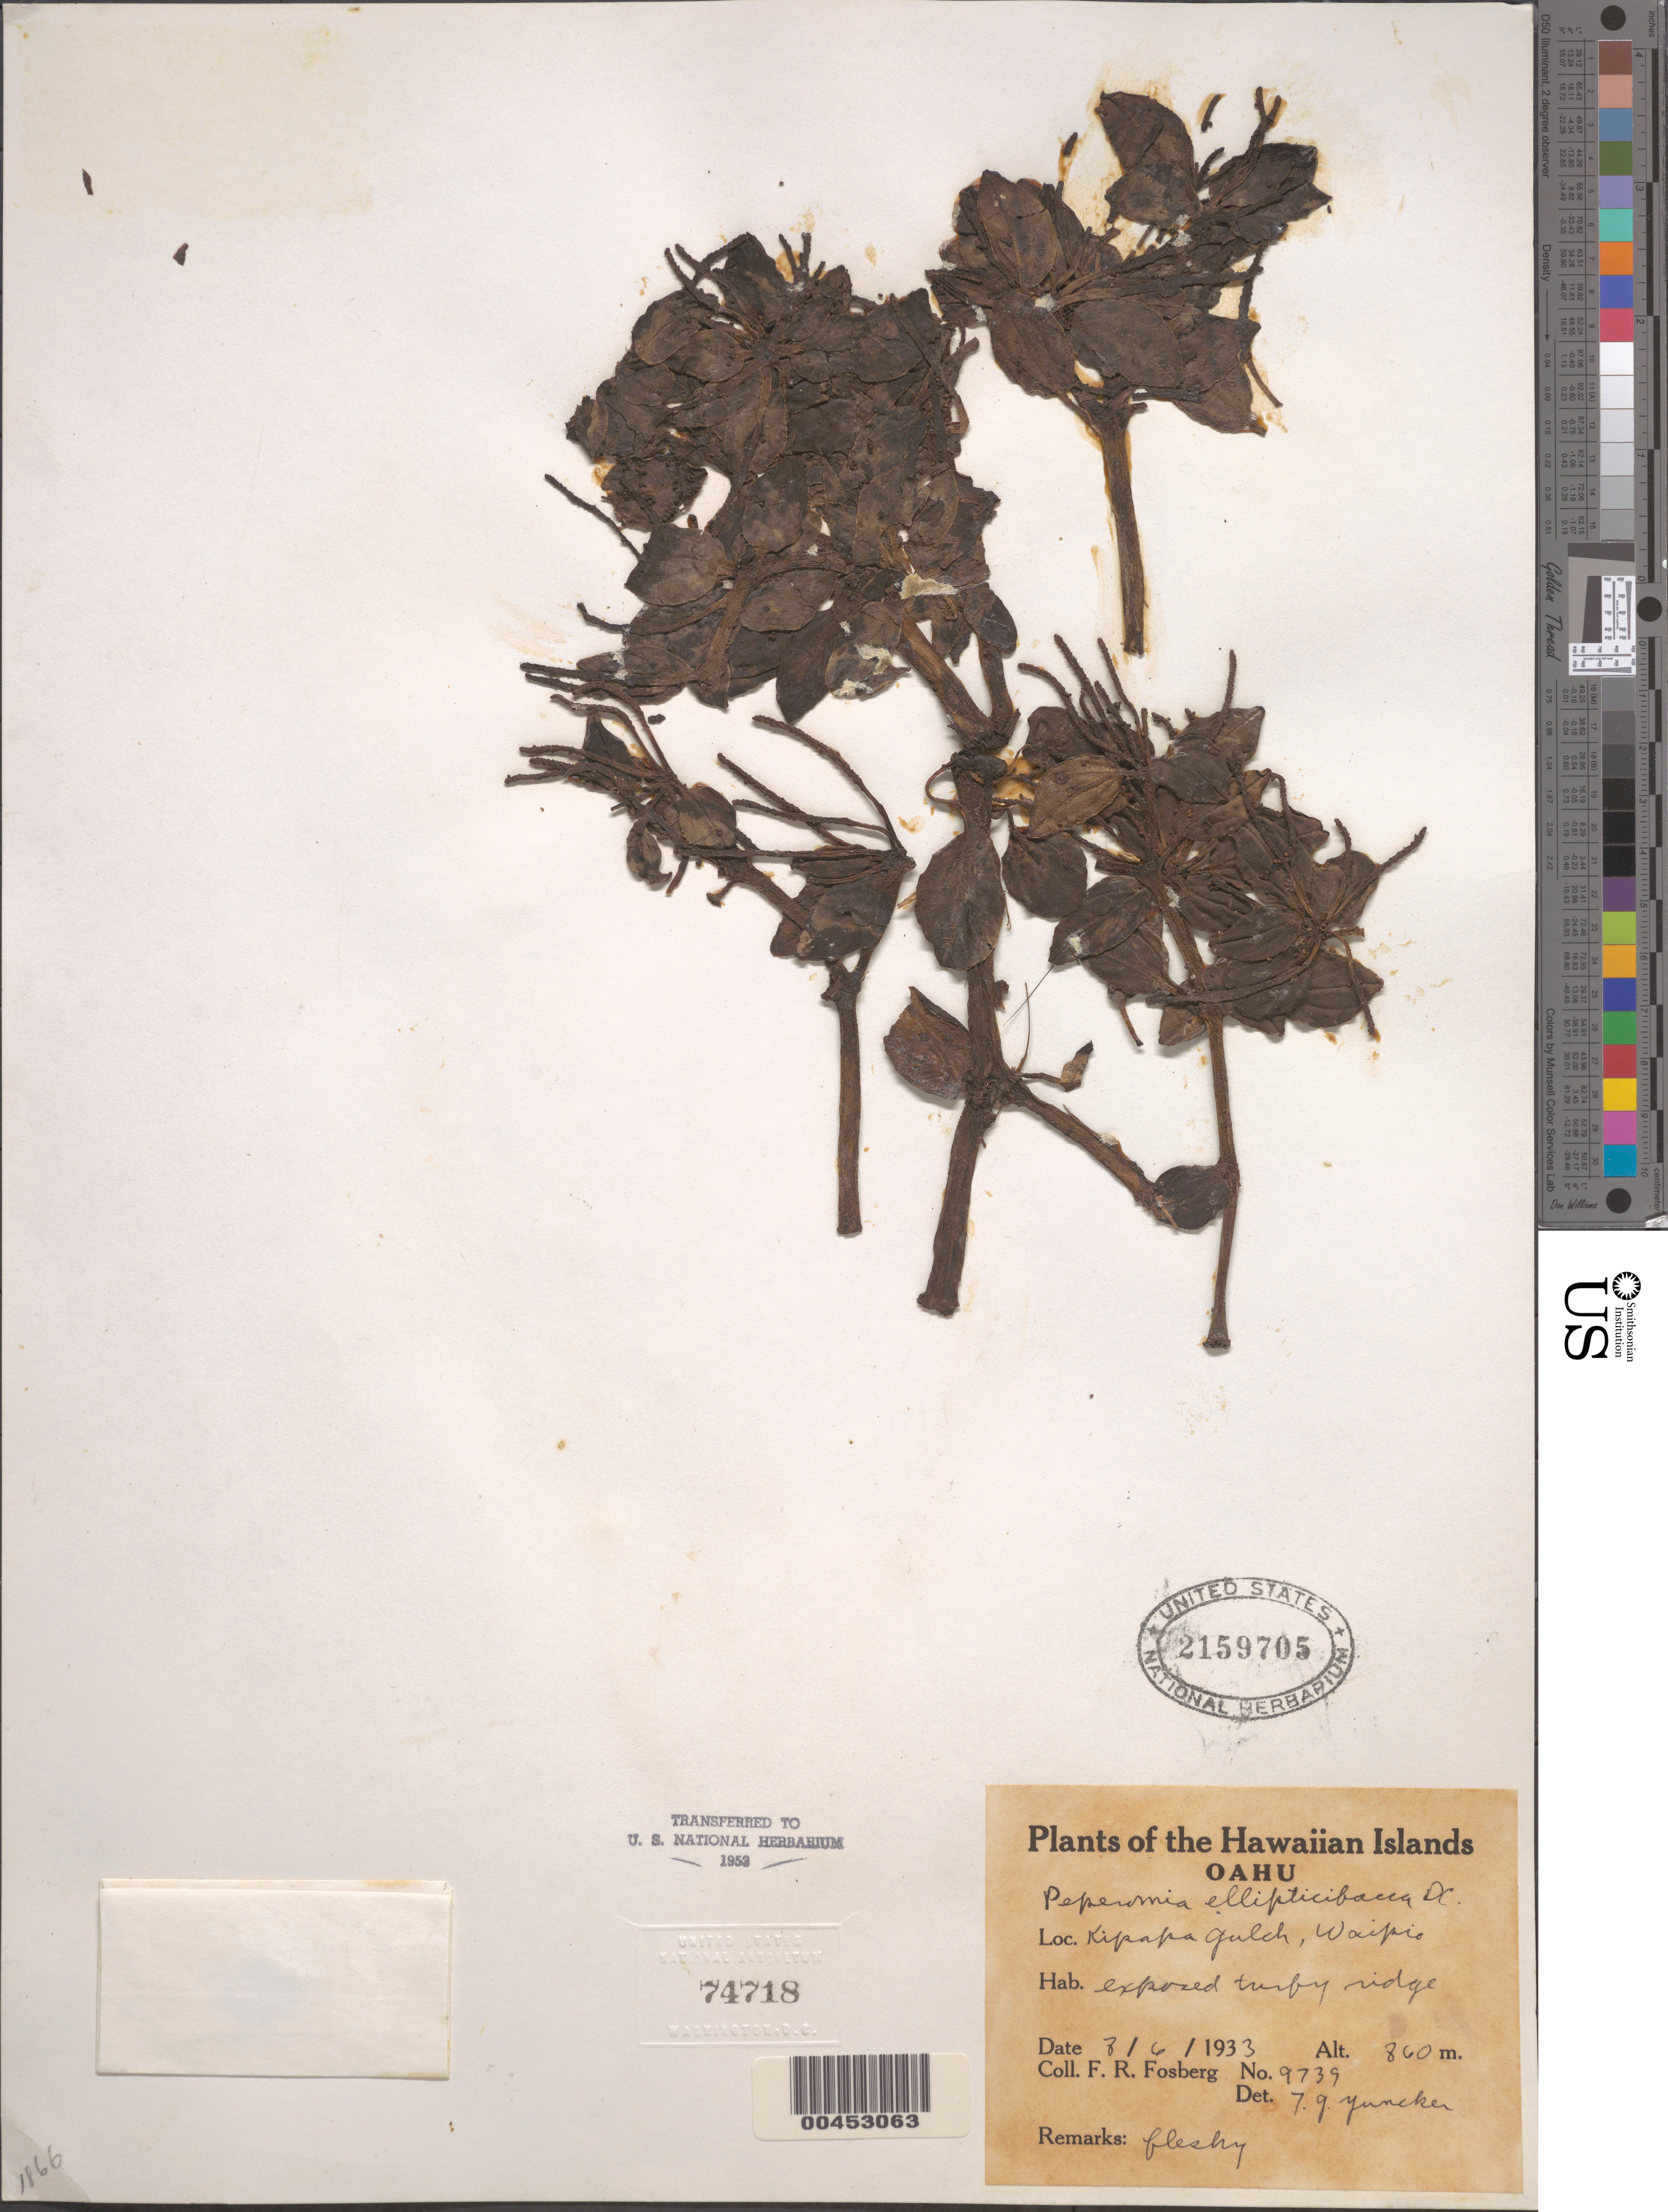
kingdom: Plantae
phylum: Tracheophyta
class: Magnoliopsida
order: Piperales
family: Piperaceae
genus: Peperomia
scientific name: Peperomia ellipticibacca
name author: C. DC.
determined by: Yuncker, T. G.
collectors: F. R. Fosberg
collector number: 9739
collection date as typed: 8 Jun 1933 to 6 Aug 1933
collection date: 1933-06-08/1933-08-06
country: United States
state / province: Hawaii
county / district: Honolulu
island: Oahu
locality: Kipapa Gulch, Waipio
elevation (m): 860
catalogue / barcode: US 2159705